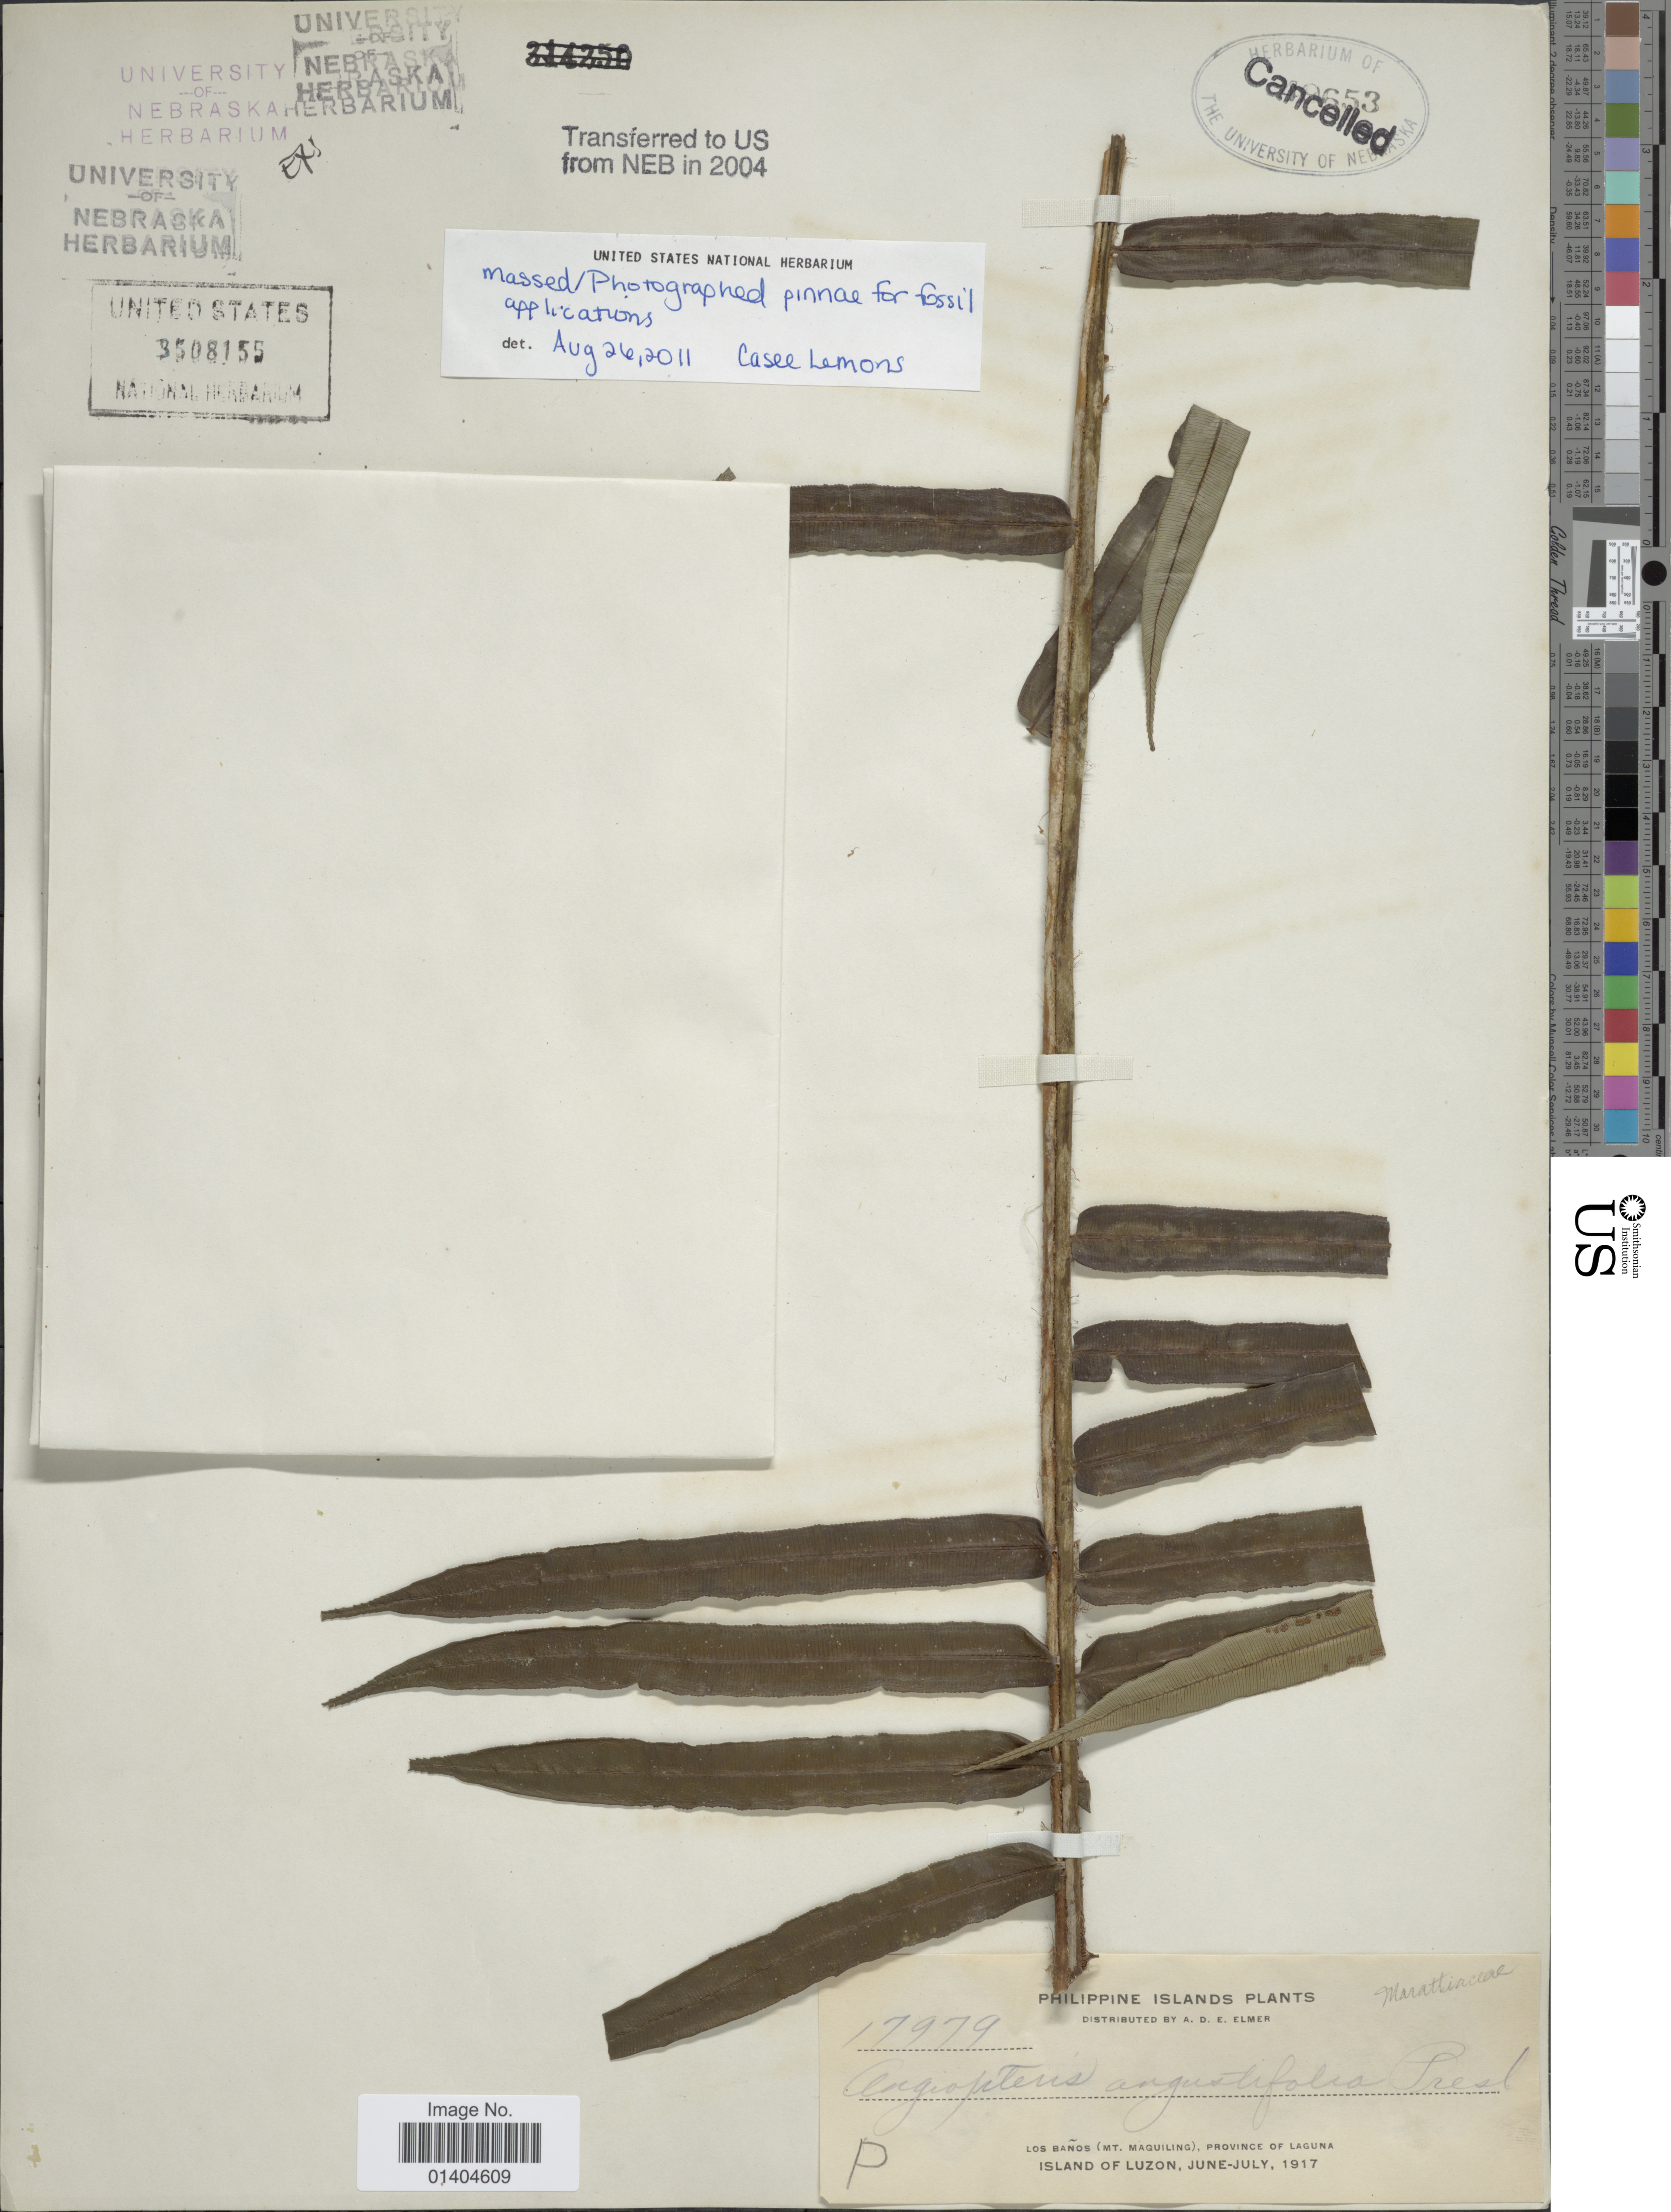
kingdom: Plantae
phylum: Tracheophyta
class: Polypodiopsida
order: Marattiales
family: Marattiaceae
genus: Angiopteris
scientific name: Angiopteris angustifolia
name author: C. Presl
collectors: A. D. E. Elmer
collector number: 17979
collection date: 1917-06/1917-07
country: Philippines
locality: Los Banos (Mt. Maquiling), Province of Laguna. Island of Luzon.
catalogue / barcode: US 3508155